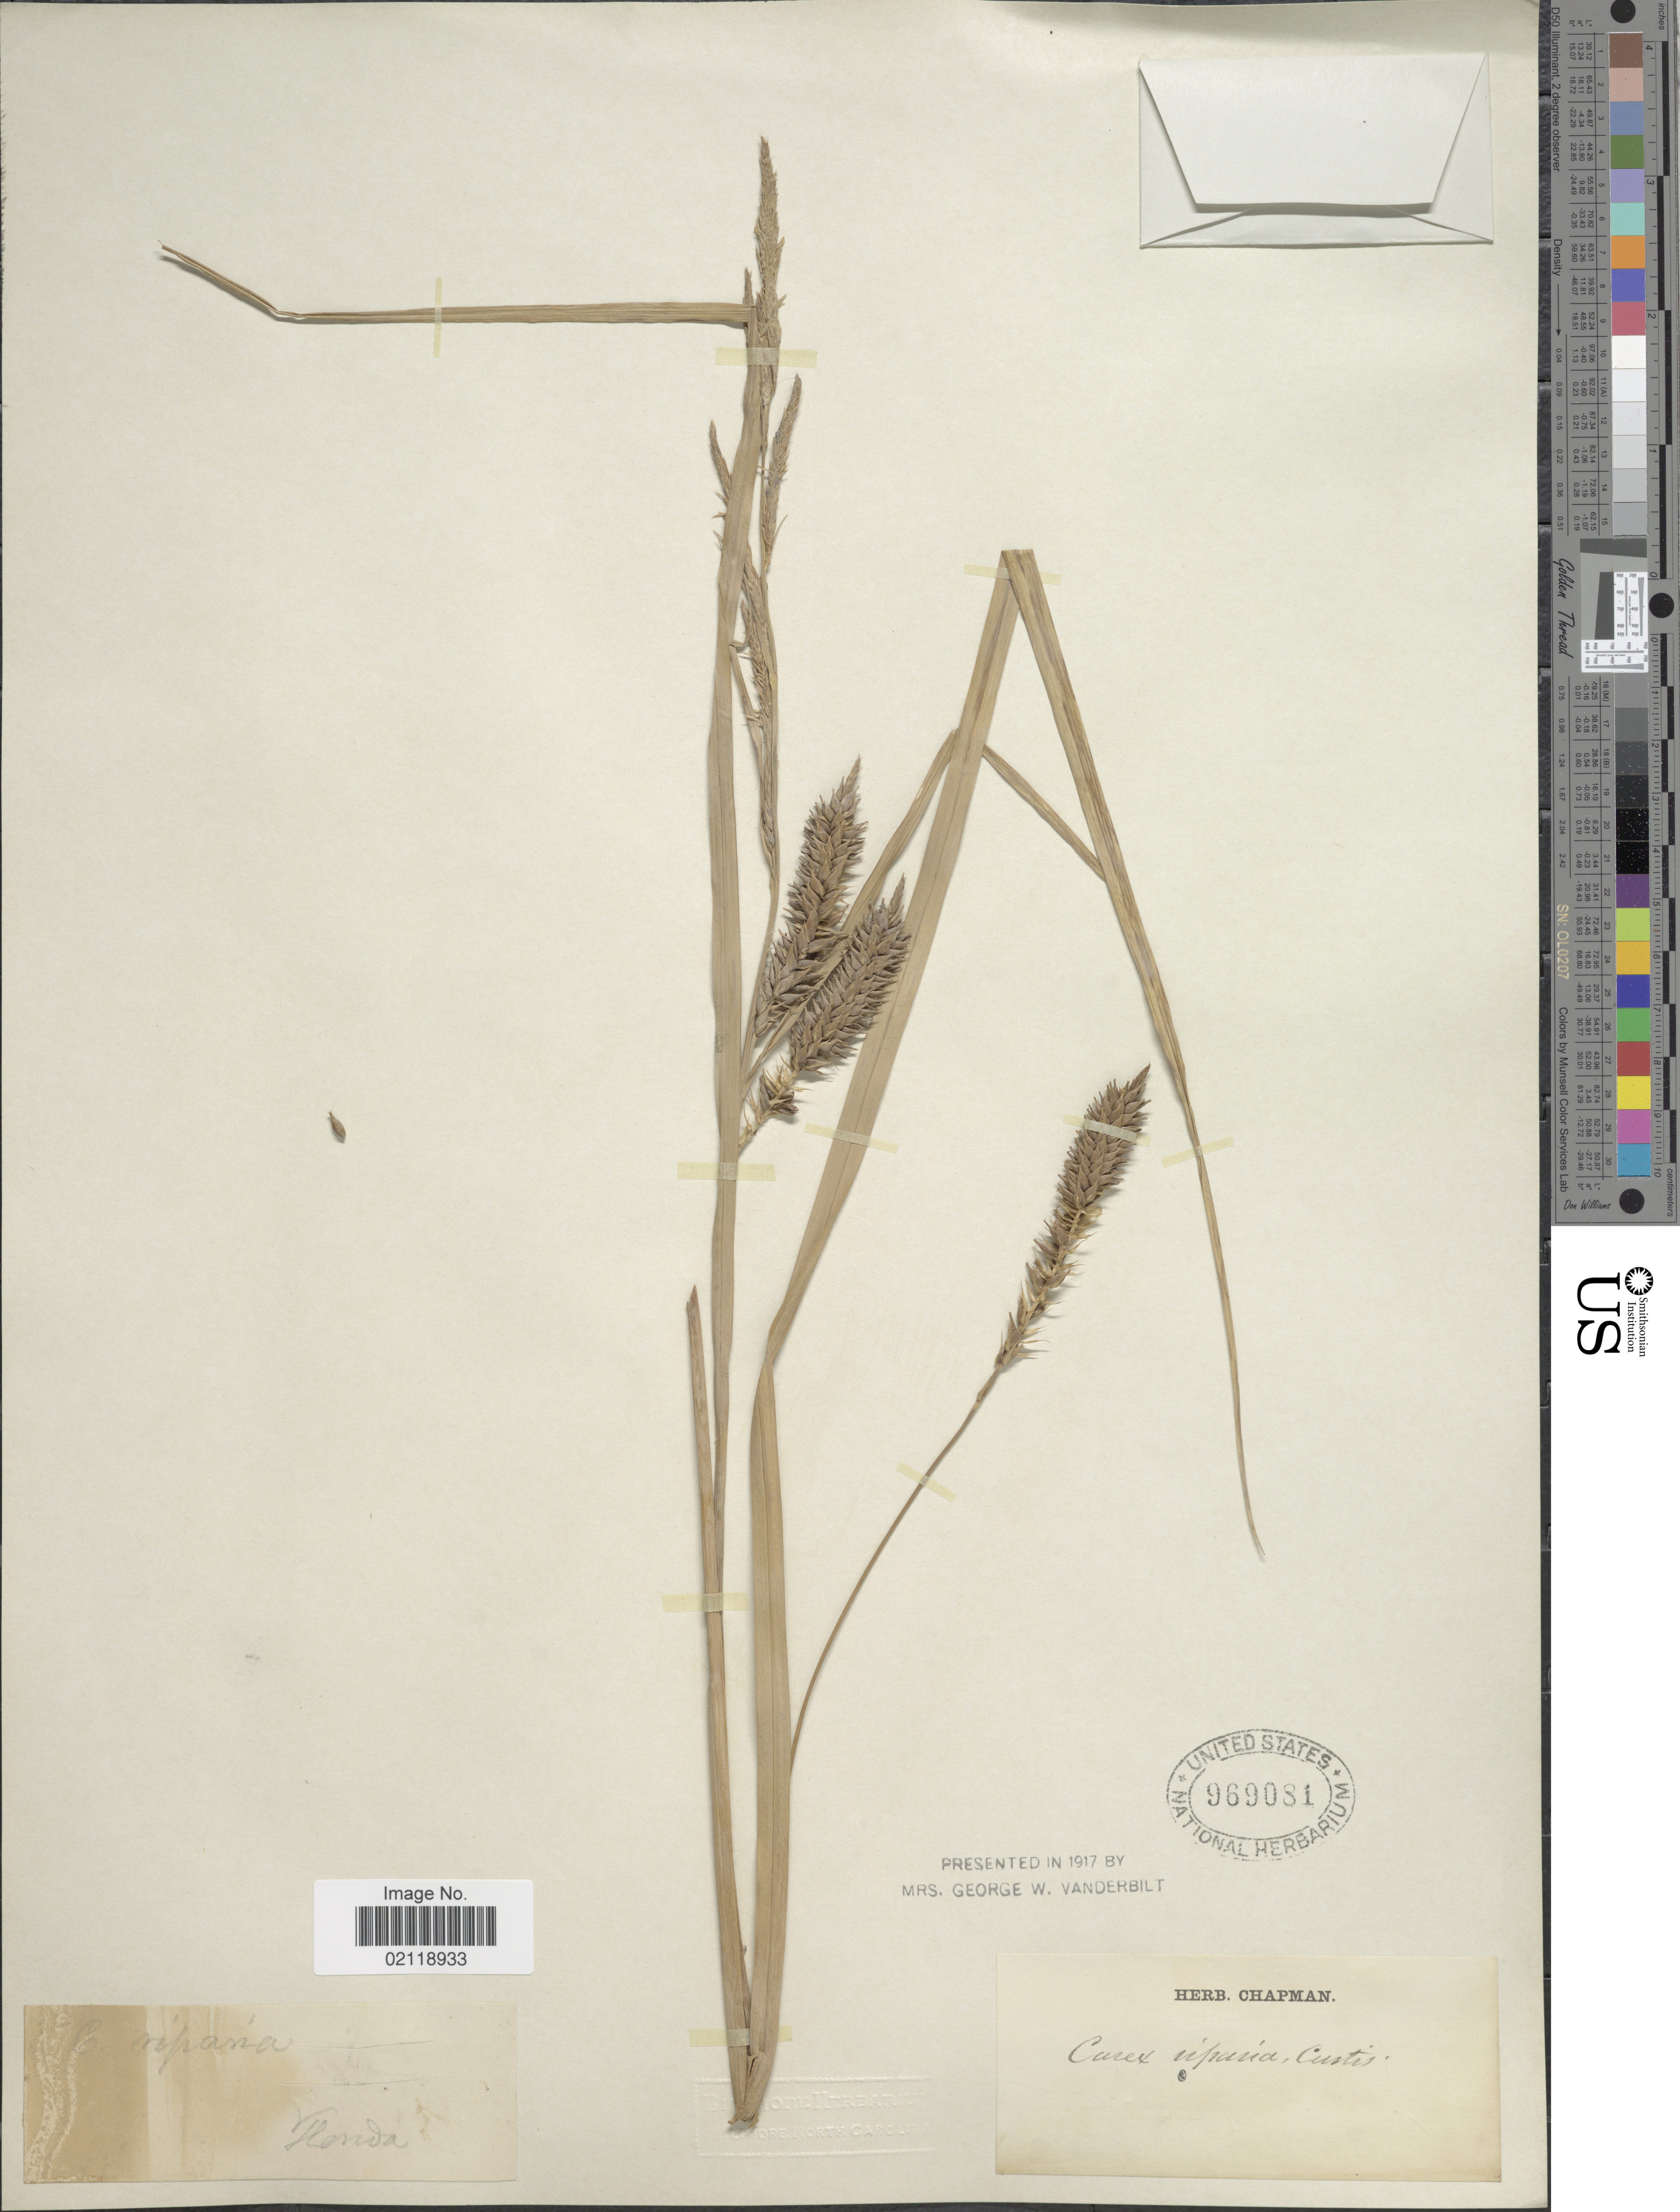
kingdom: Plantae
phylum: Tracheophyta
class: Liliopsida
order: Poales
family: Cyperaceae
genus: Carex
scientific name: Carex lacustris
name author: Willd.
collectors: ex herb. Chapman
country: United States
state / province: Florida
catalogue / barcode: US 969081